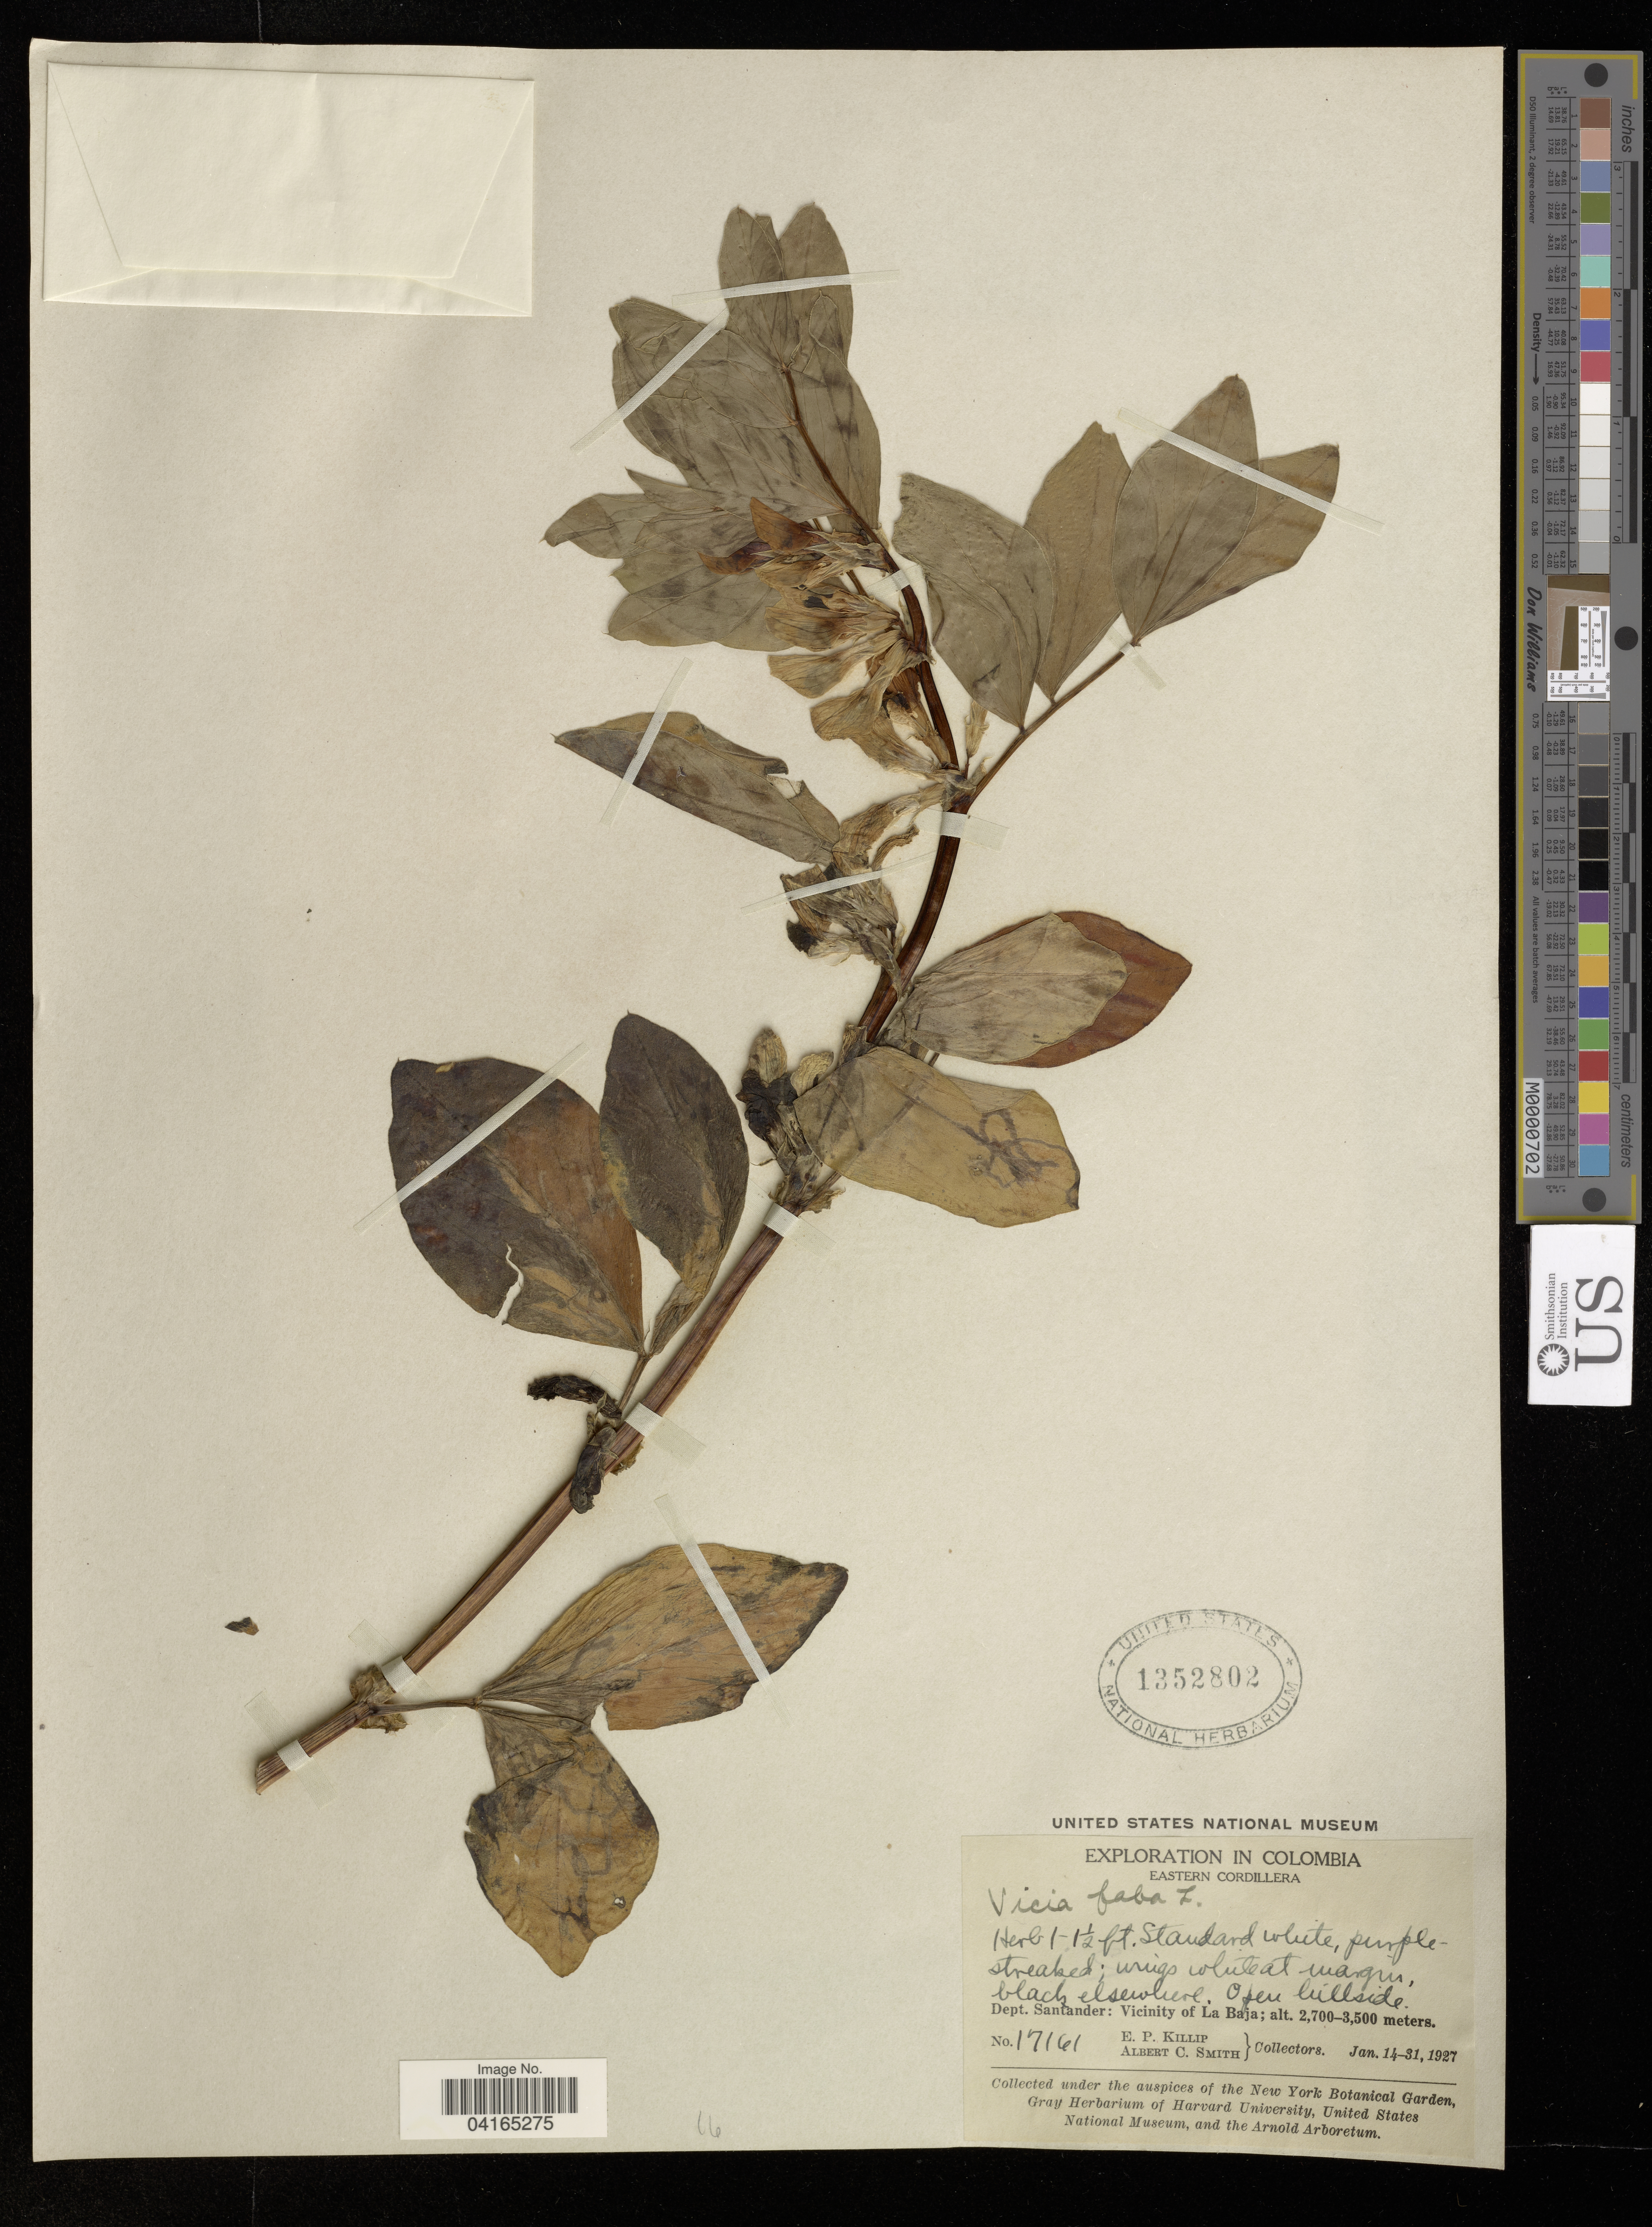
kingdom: Plantae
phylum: Tracheophyta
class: Magnoliopsida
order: Fabales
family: Fabaceae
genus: Vicia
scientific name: Vicia faba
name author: L.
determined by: Hechenleitner, Paulina, RBG Edinburgh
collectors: E. P. Killip & A. C. Smith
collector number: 17161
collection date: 1927-01-14/1927-01-31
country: Colombia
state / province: Santander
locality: Eastern Cordillera. Dept. Santander: Vicinity of La Baja.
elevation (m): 2700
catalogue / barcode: US 1352802